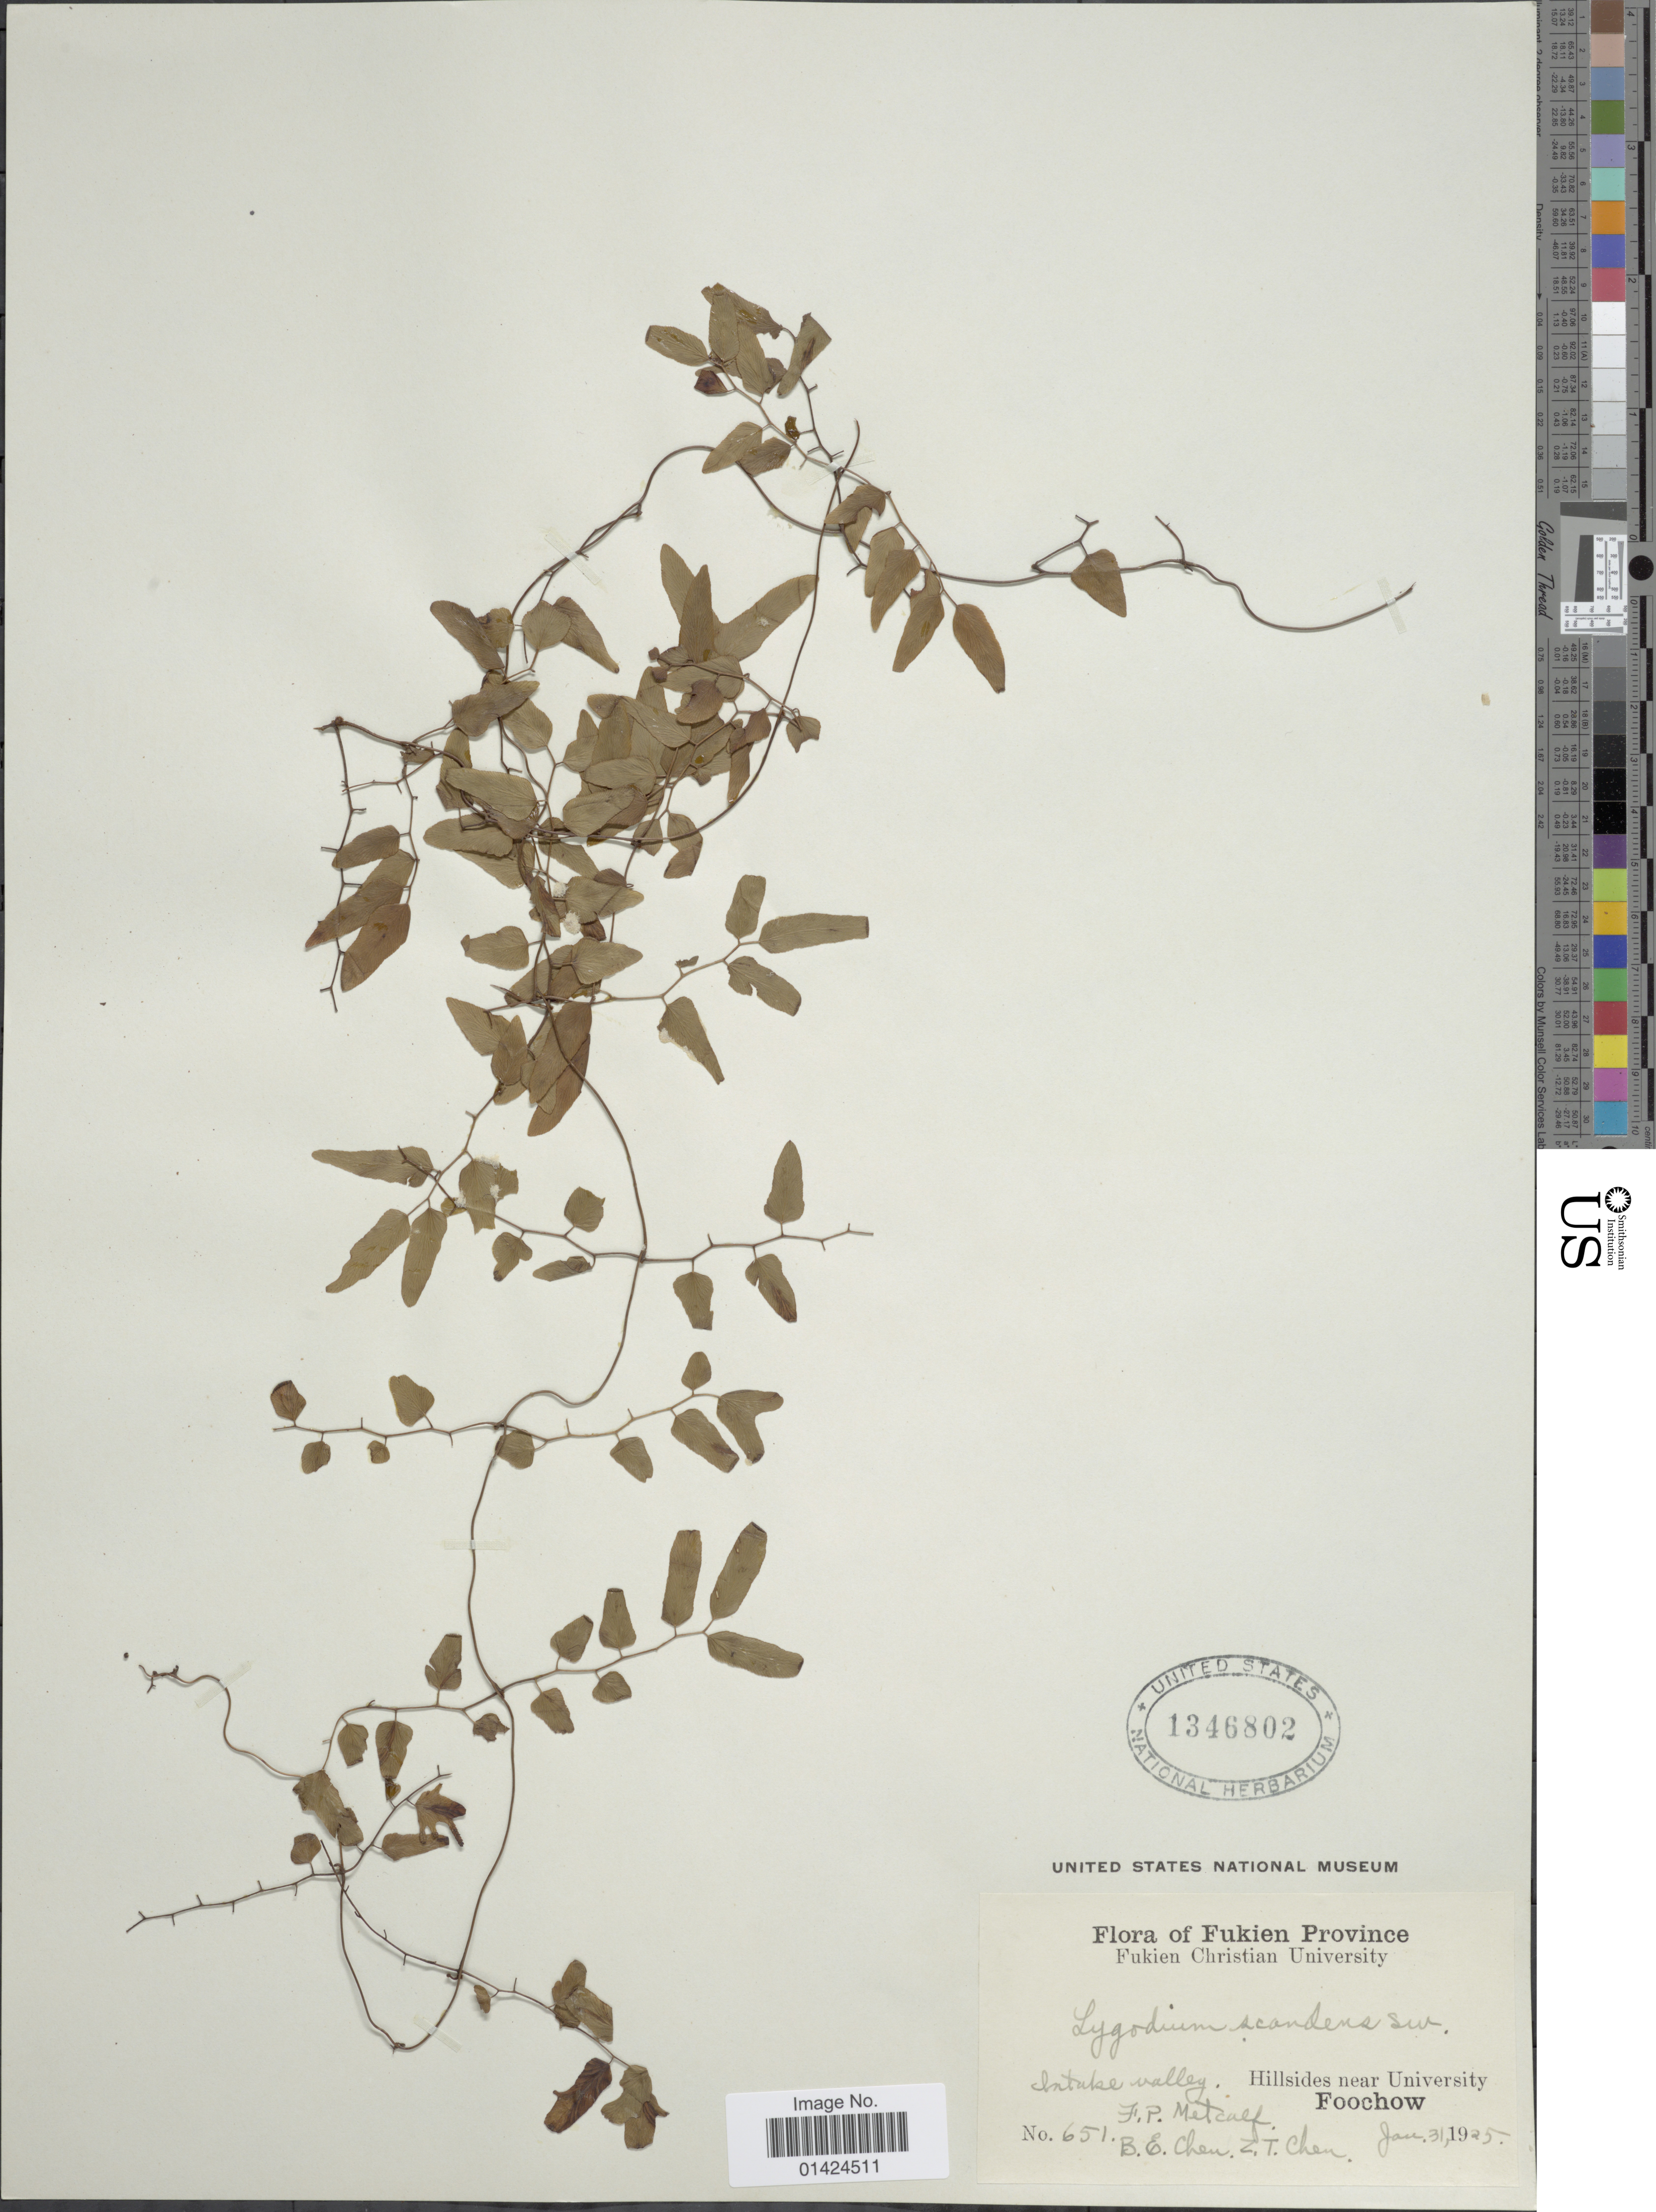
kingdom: Plantae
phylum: Tracheophyta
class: Polypodiopsida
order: Schizaeales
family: Lygodiaceae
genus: Lygodium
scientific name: Lygodium microphyllum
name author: (Cav.) R. Br.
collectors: F. Metcalf, B. Chen & Z. Chen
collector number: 651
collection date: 1925-01-31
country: China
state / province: Fujian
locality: Fukien Province. Hillsides near University Foochow. Intake Valley.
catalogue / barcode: US 1346802